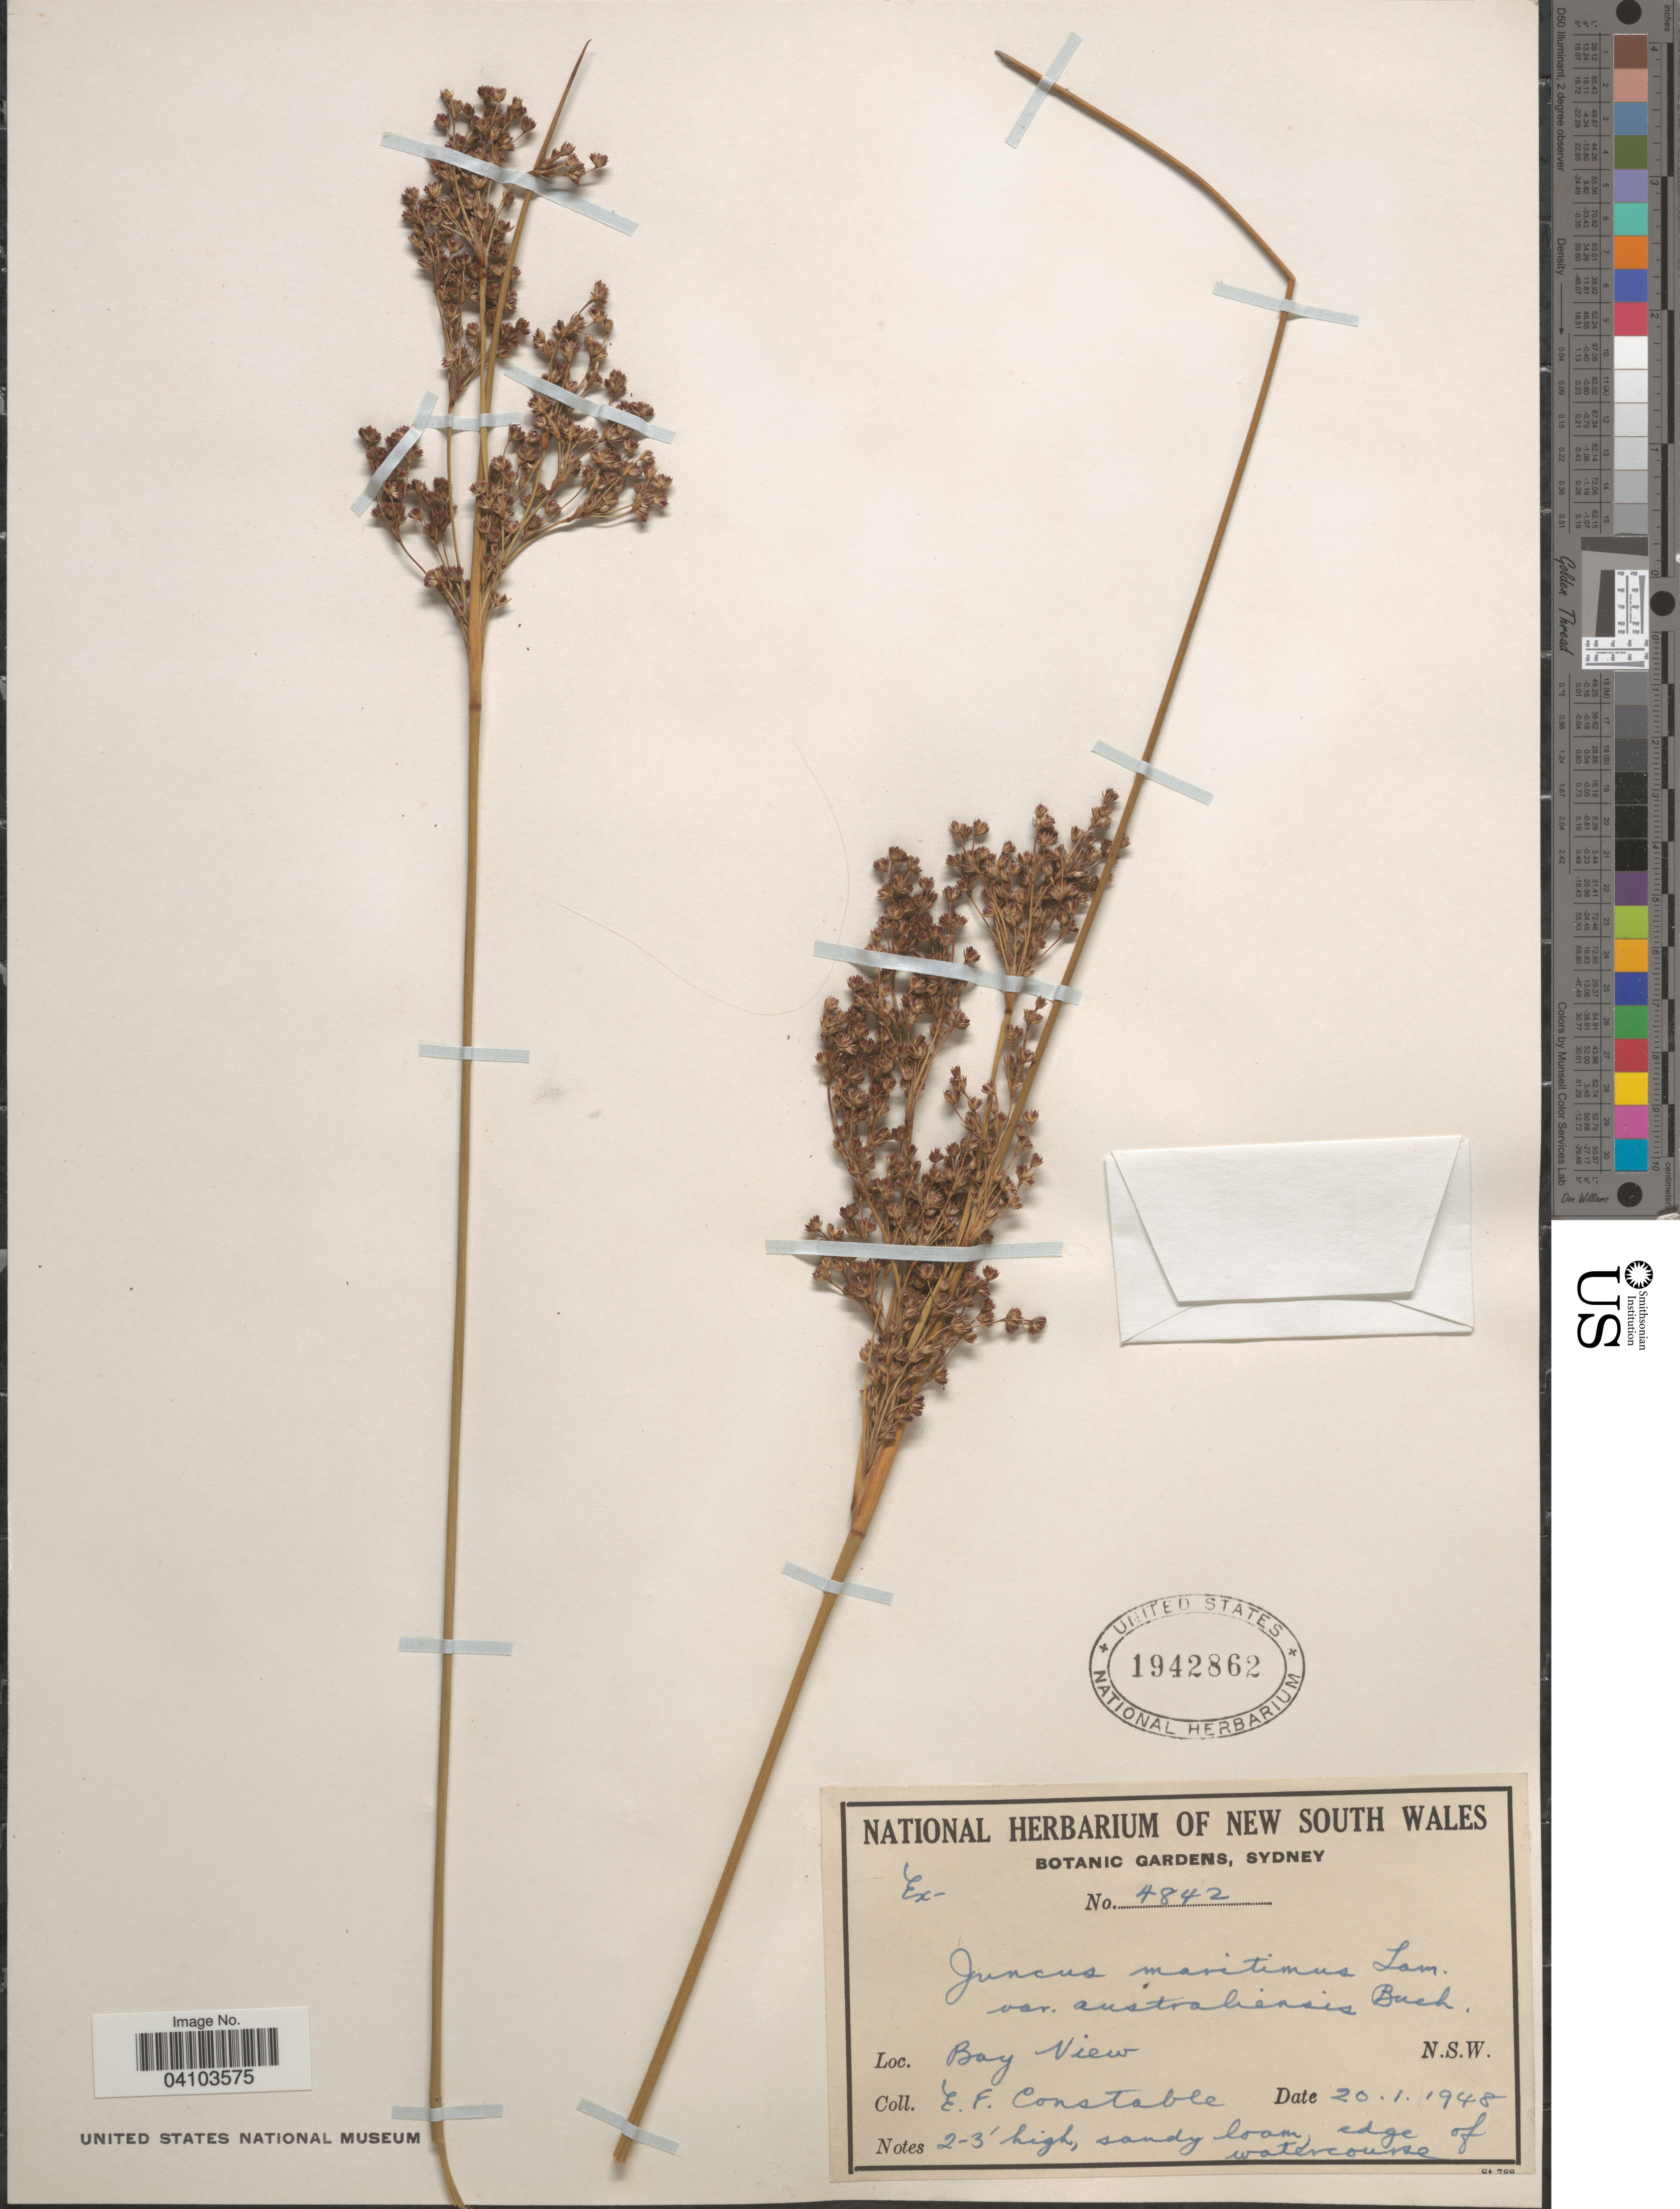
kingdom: Plantae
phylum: Tracheophyta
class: Liliopsida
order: Poales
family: Juncaceae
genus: Juncus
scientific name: Juncus maritimus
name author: Lam.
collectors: E. F. Constable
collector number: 4842?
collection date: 1948-01-20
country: Australia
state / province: New South Wales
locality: Bay View.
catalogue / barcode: US 1942862